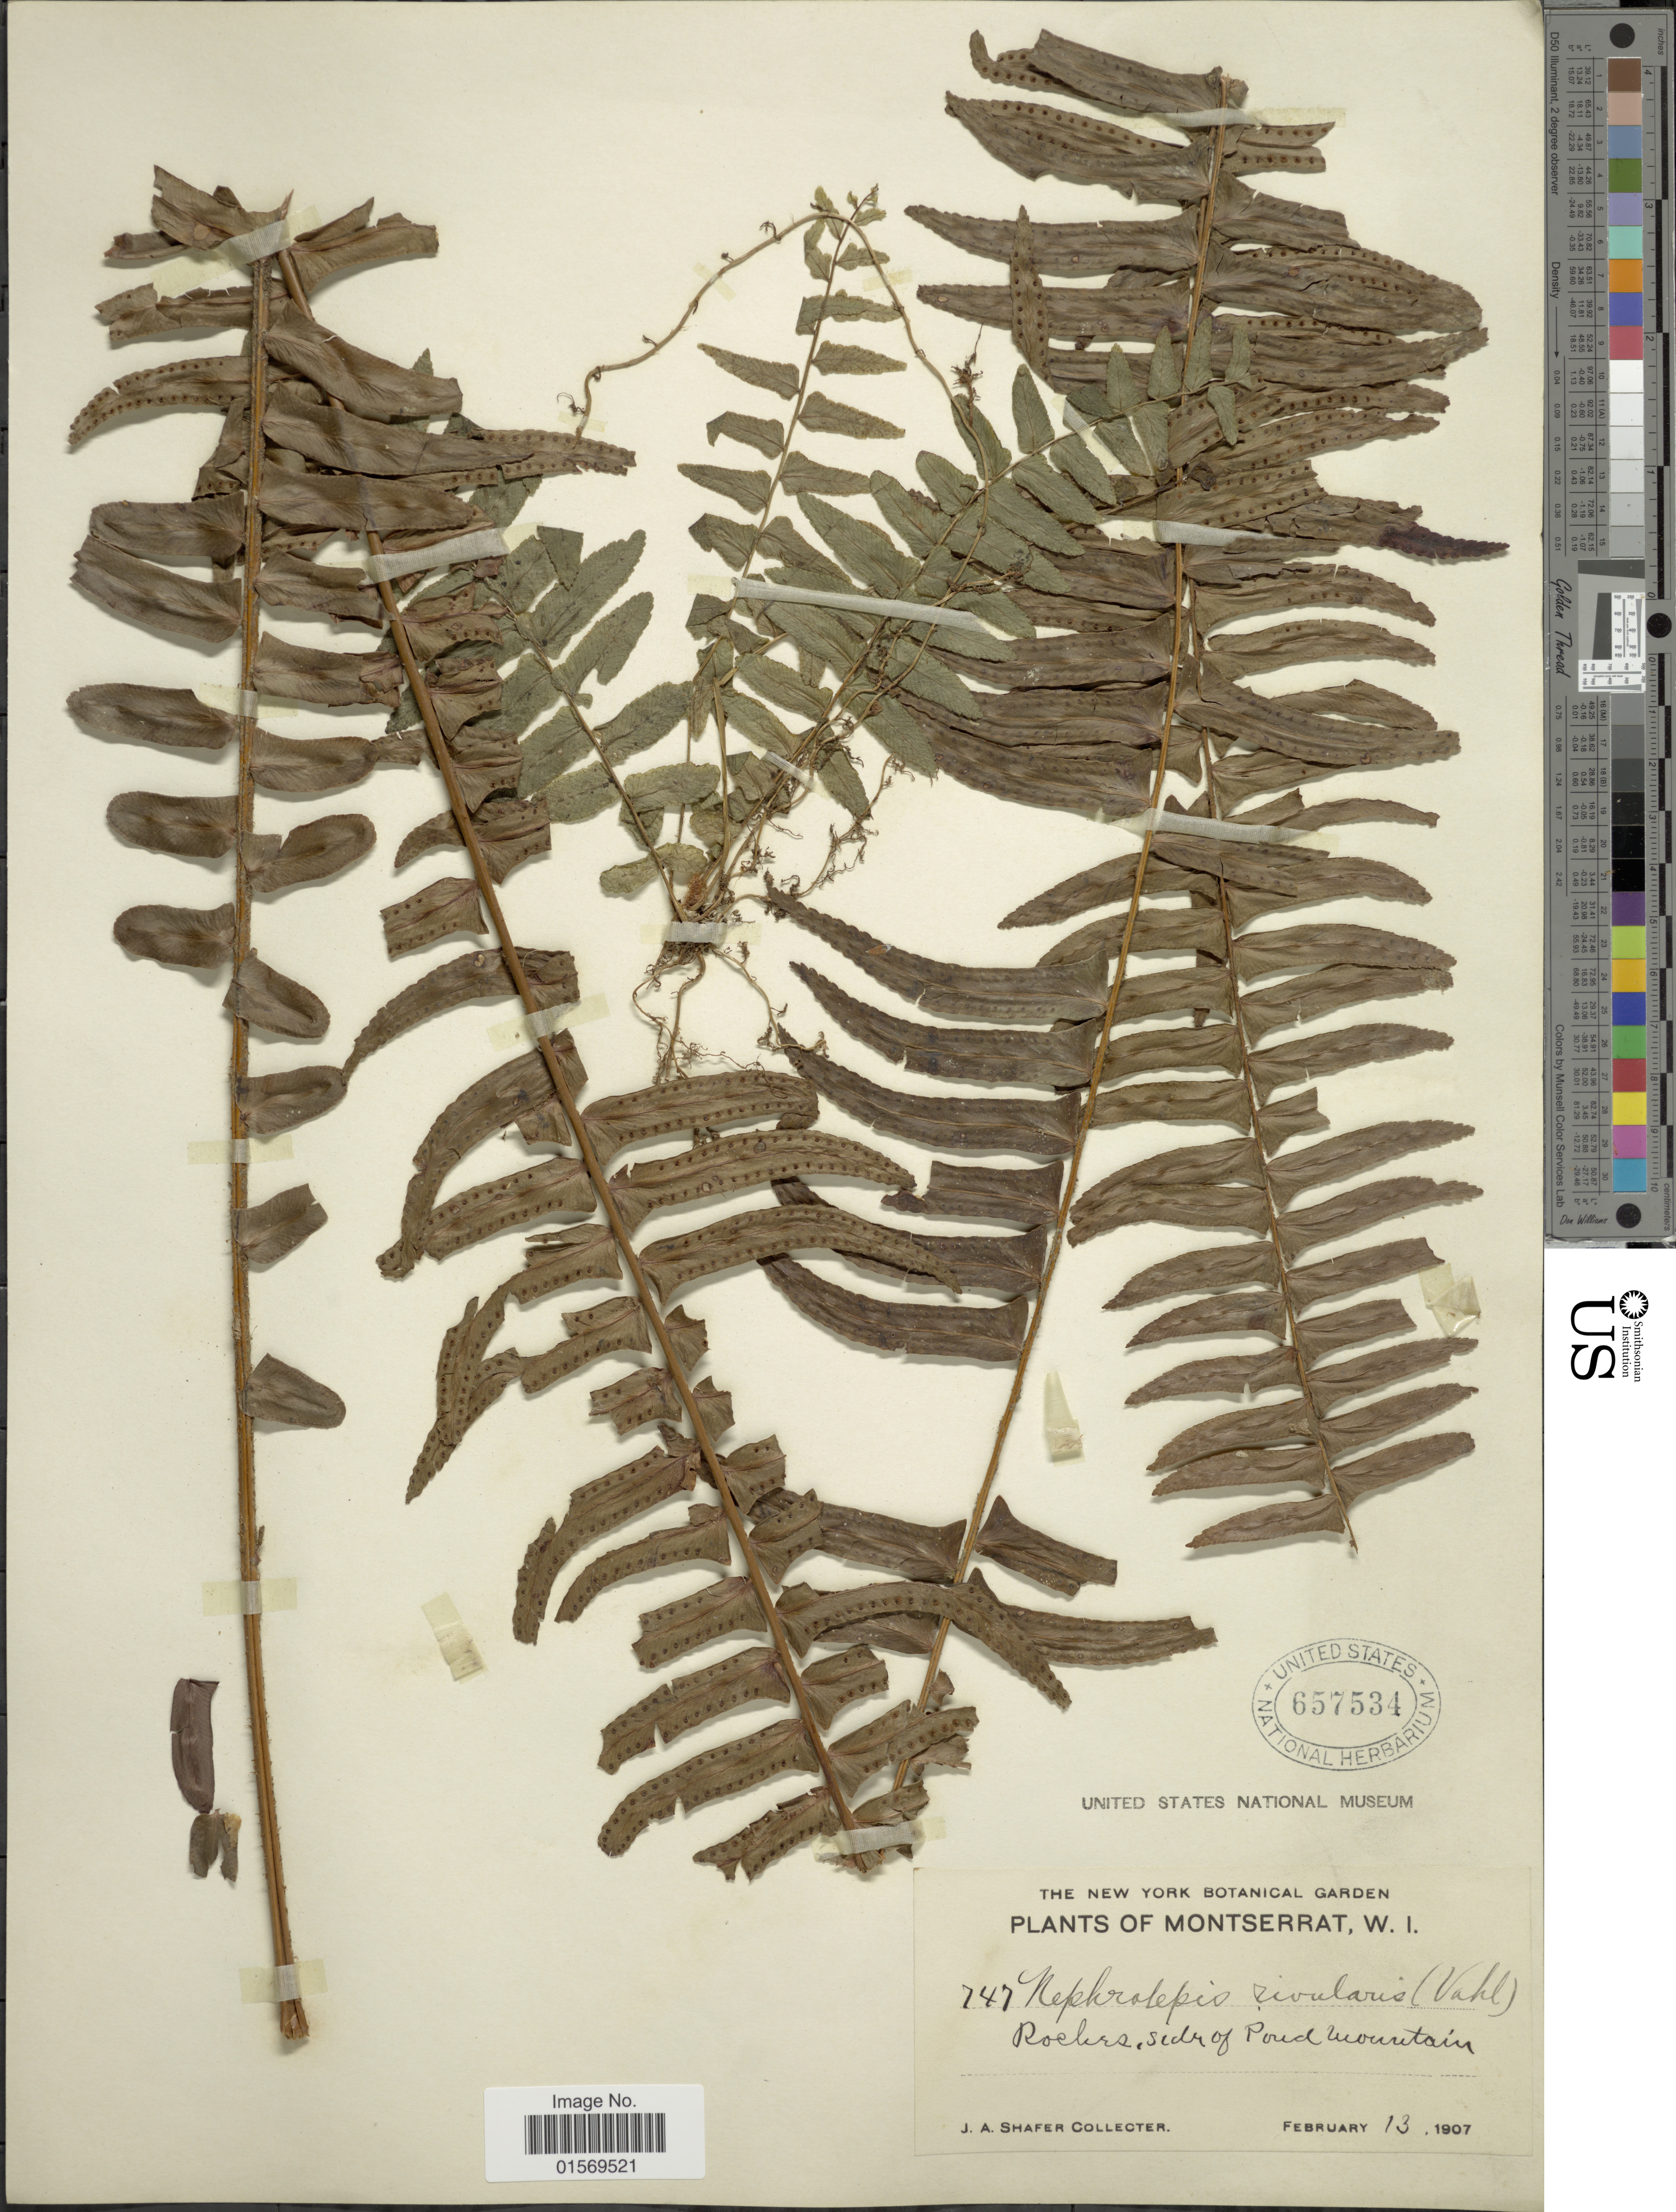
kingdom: Plantae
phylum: Tracheophyta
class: Polypodiopsida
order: Polypodiales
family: Nephrolepidaceae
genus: Nephrolepis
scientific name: Nephrolepis rivularis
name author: (Vahl) Mett. ex Krug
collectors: J. A. Shafer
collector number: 747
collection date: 1907-02-13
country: Montserrat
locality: Montserrat, W.I. side of Pond mountain.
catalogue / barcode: US 657534